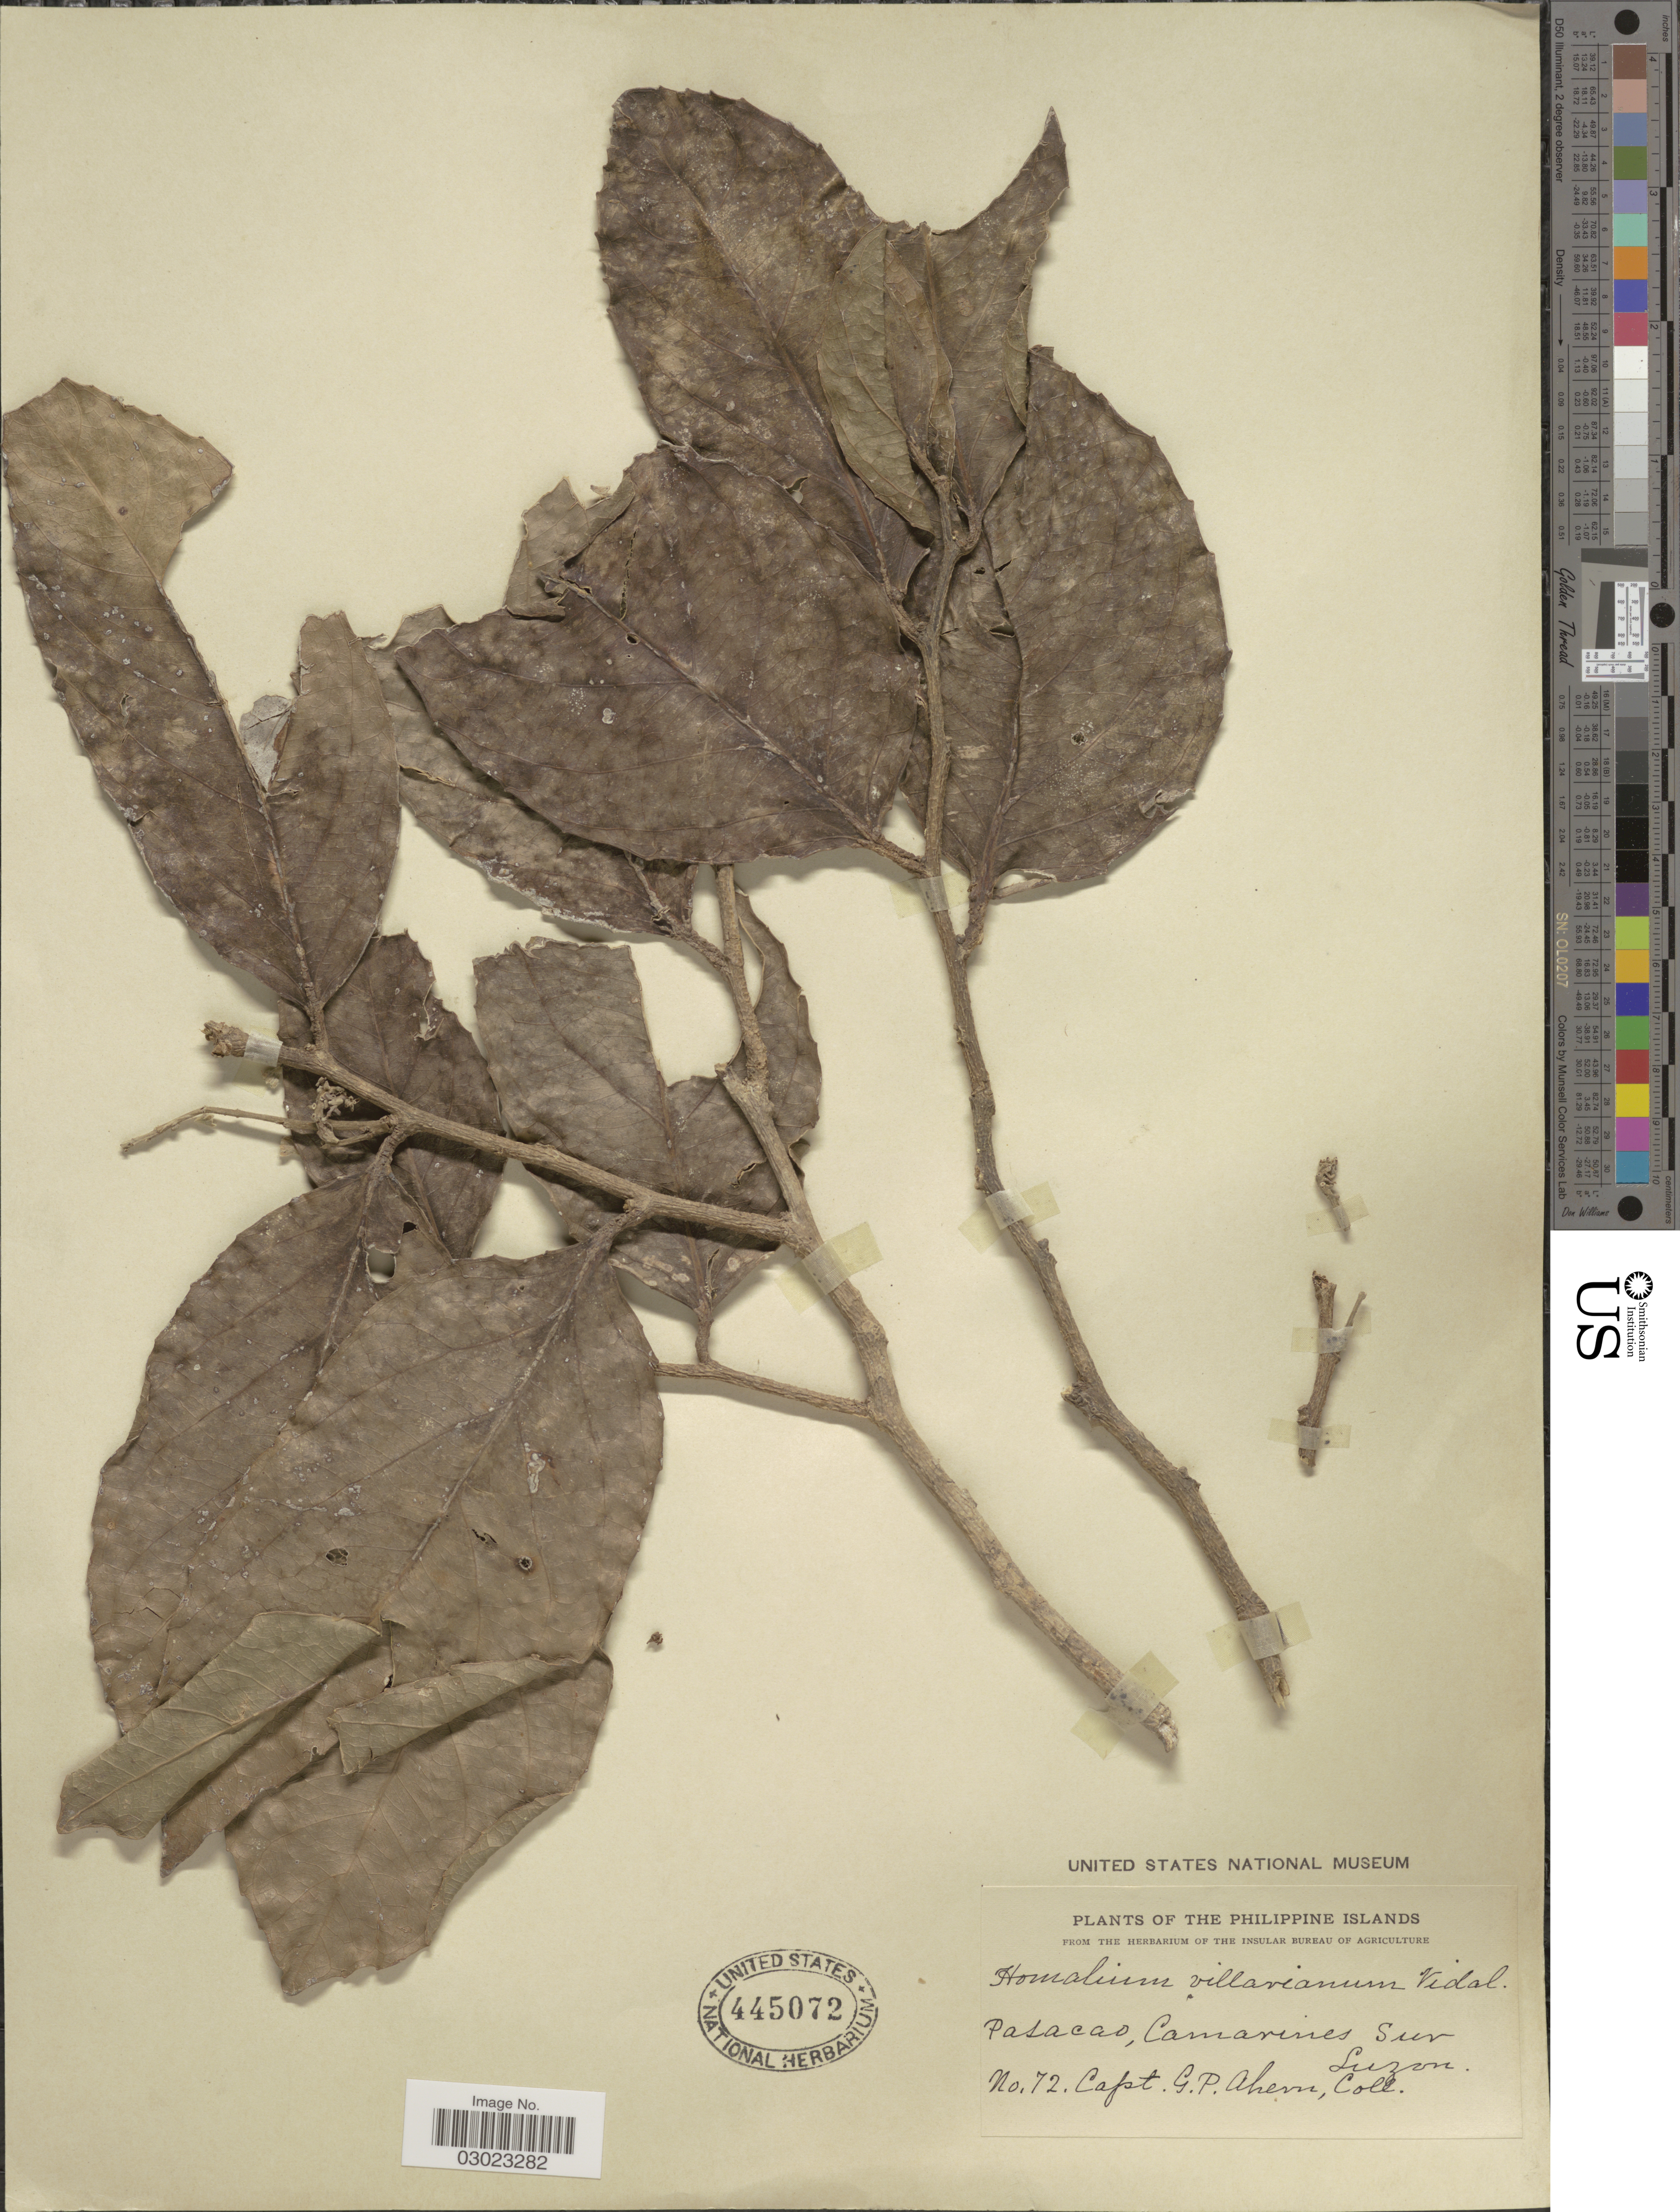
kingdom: Plantae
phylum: Tracheophyta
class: Magnoliopsida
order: Malpighiales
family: Salicaceae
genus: Homalium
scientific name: Homalium villarianum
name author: S. Vidal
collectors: G. Ahern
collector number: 72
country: Philippines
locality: Pasacao, Camarines Sur, Luzon.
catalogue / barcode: US 445072